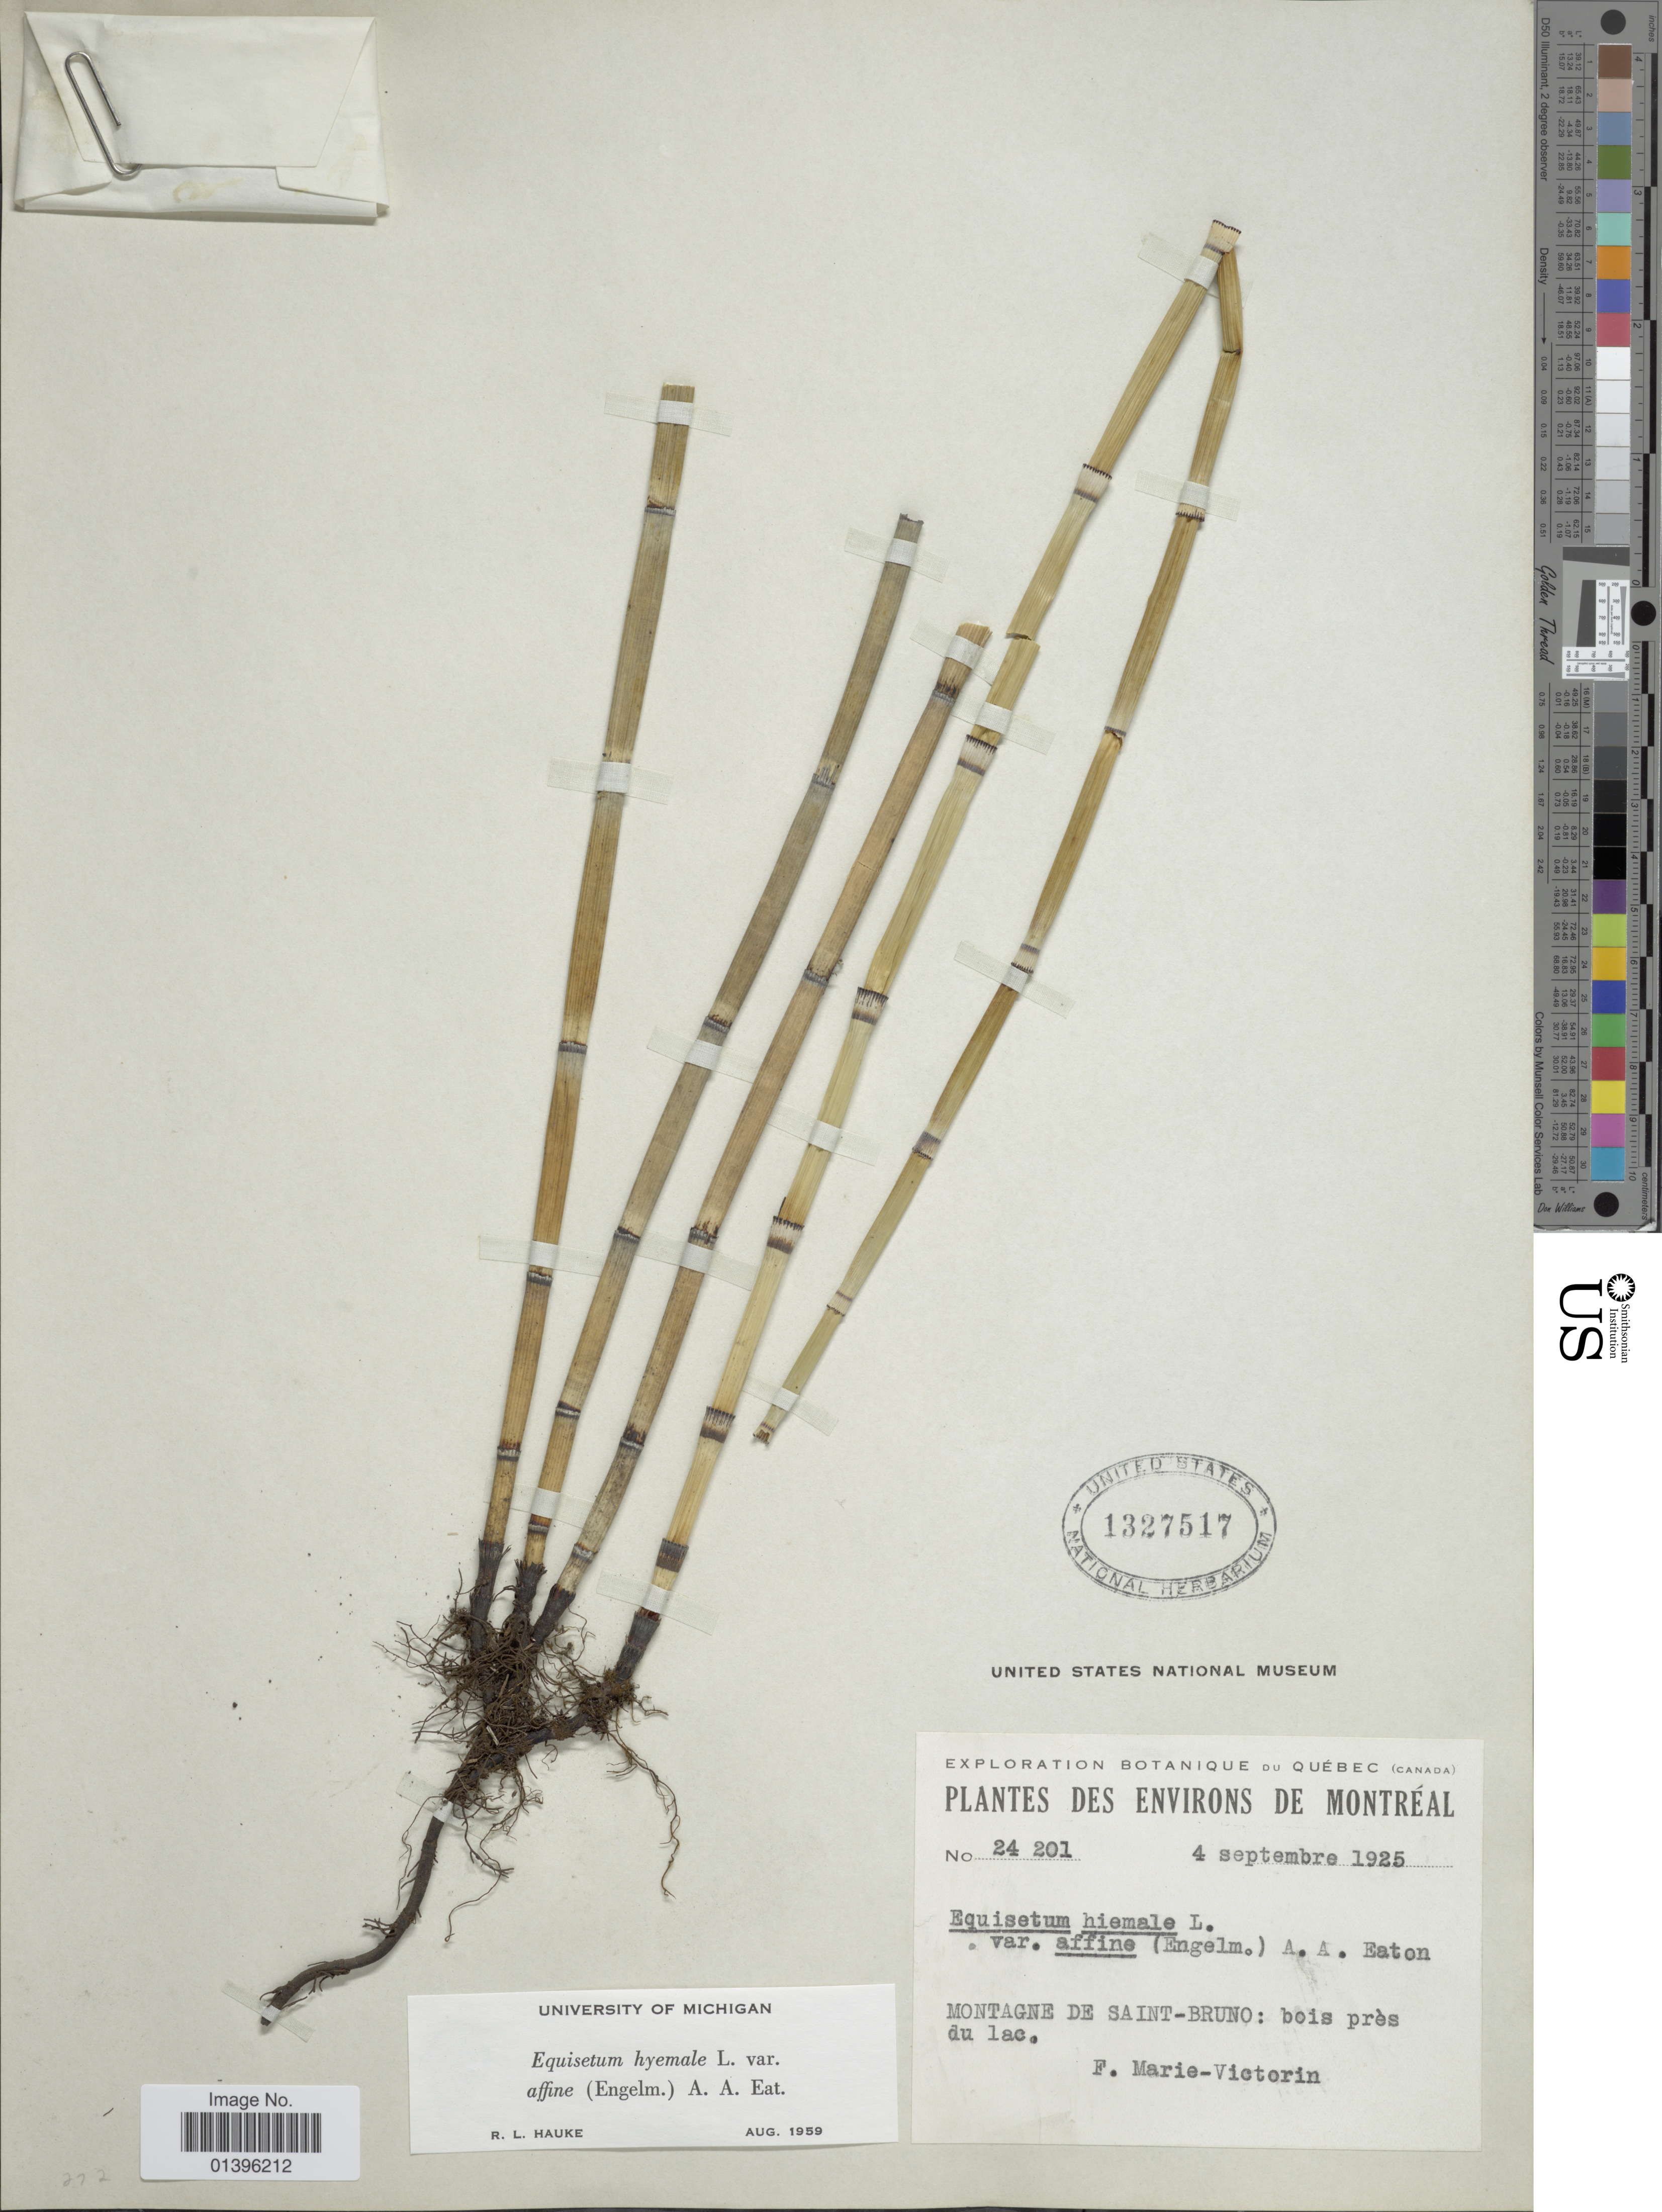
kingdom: Plantae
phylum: Tracheophyta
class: Polypodiopsida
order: Equisetales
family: Equisetaceae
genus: Equisetum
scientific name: Equisetum hyemale var. affine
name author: (Engelm.) A.A. Eaton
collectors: Fr. Marie-Victorin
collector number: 24201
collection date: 1925-09-04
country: Canada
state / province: Quebec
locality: Plantes des Environs de Montréal. Montagne de Saint-Bruno: bois près du lac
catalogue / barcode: US 1327517